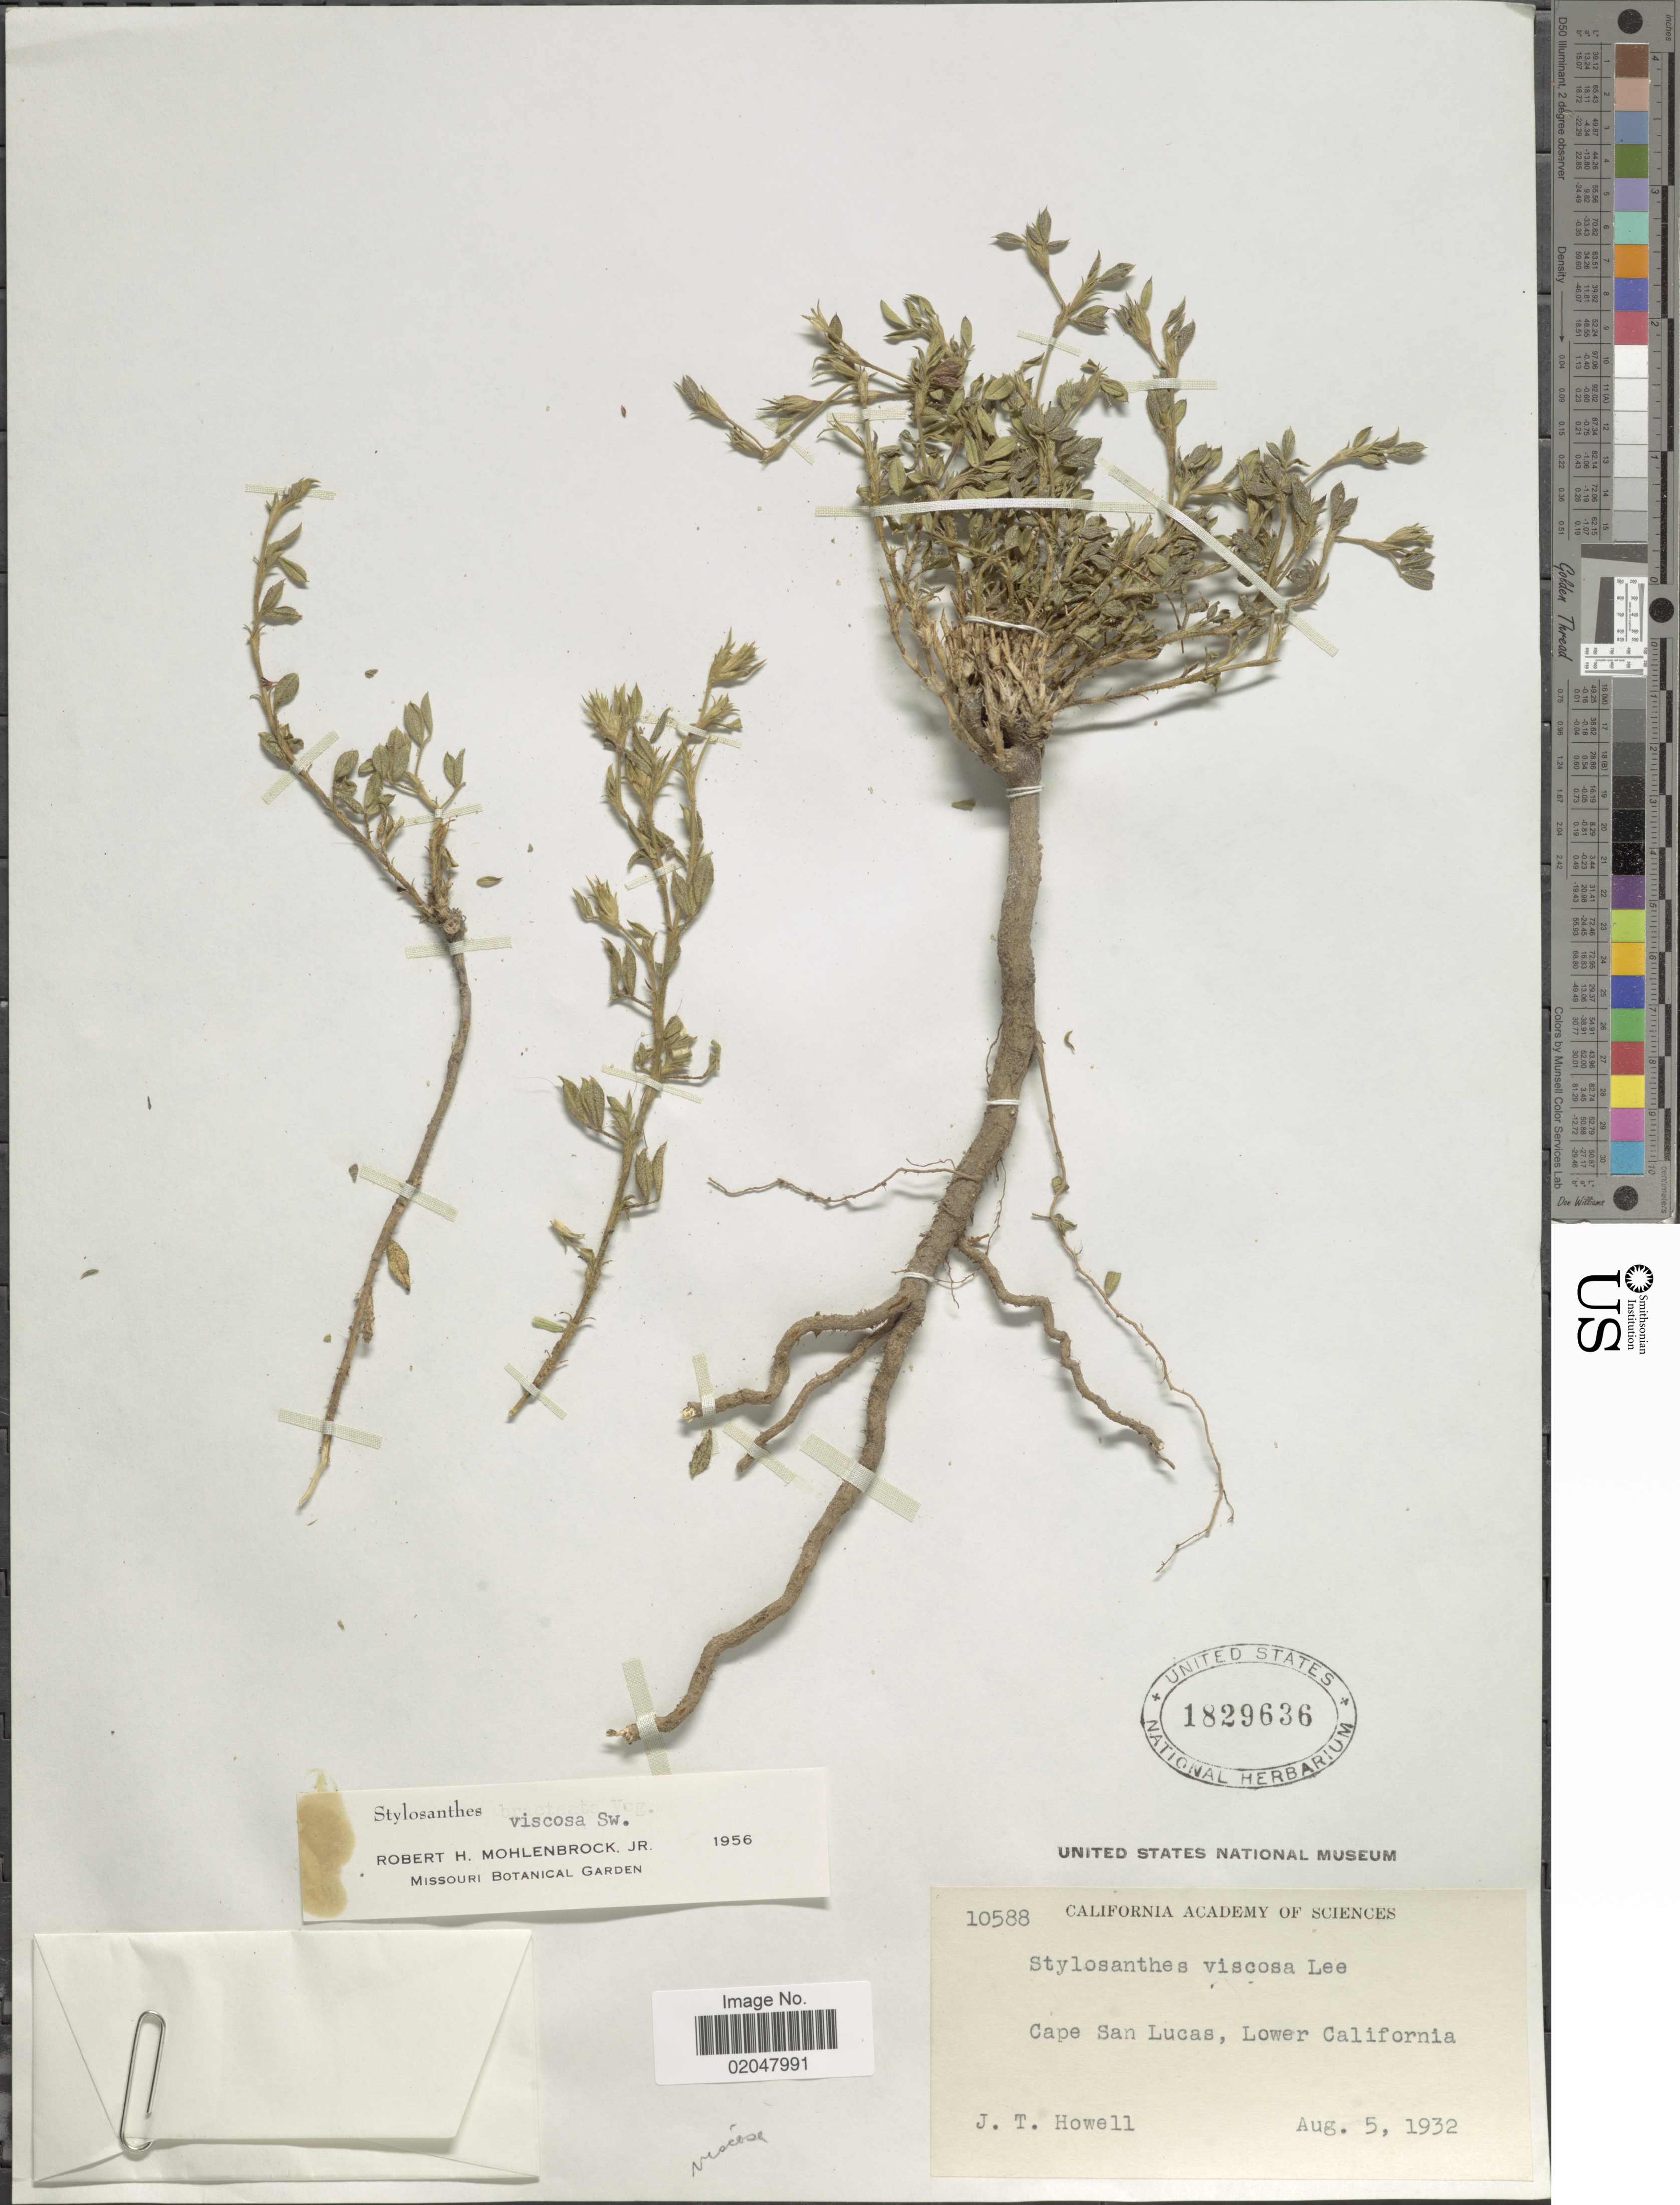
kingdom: Plantae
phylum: Tracheophyta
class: Magnoliopsida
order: Fabales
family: Fabaceae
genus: Stylosanthes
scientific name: Stylosanthes viscosa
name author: Sw.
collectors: J. T. Howell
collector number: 10588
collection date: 1932-08-05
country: Mexico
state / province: Baja California Sur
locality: Cape San Lucas, Lower California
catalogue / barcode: US 1829636